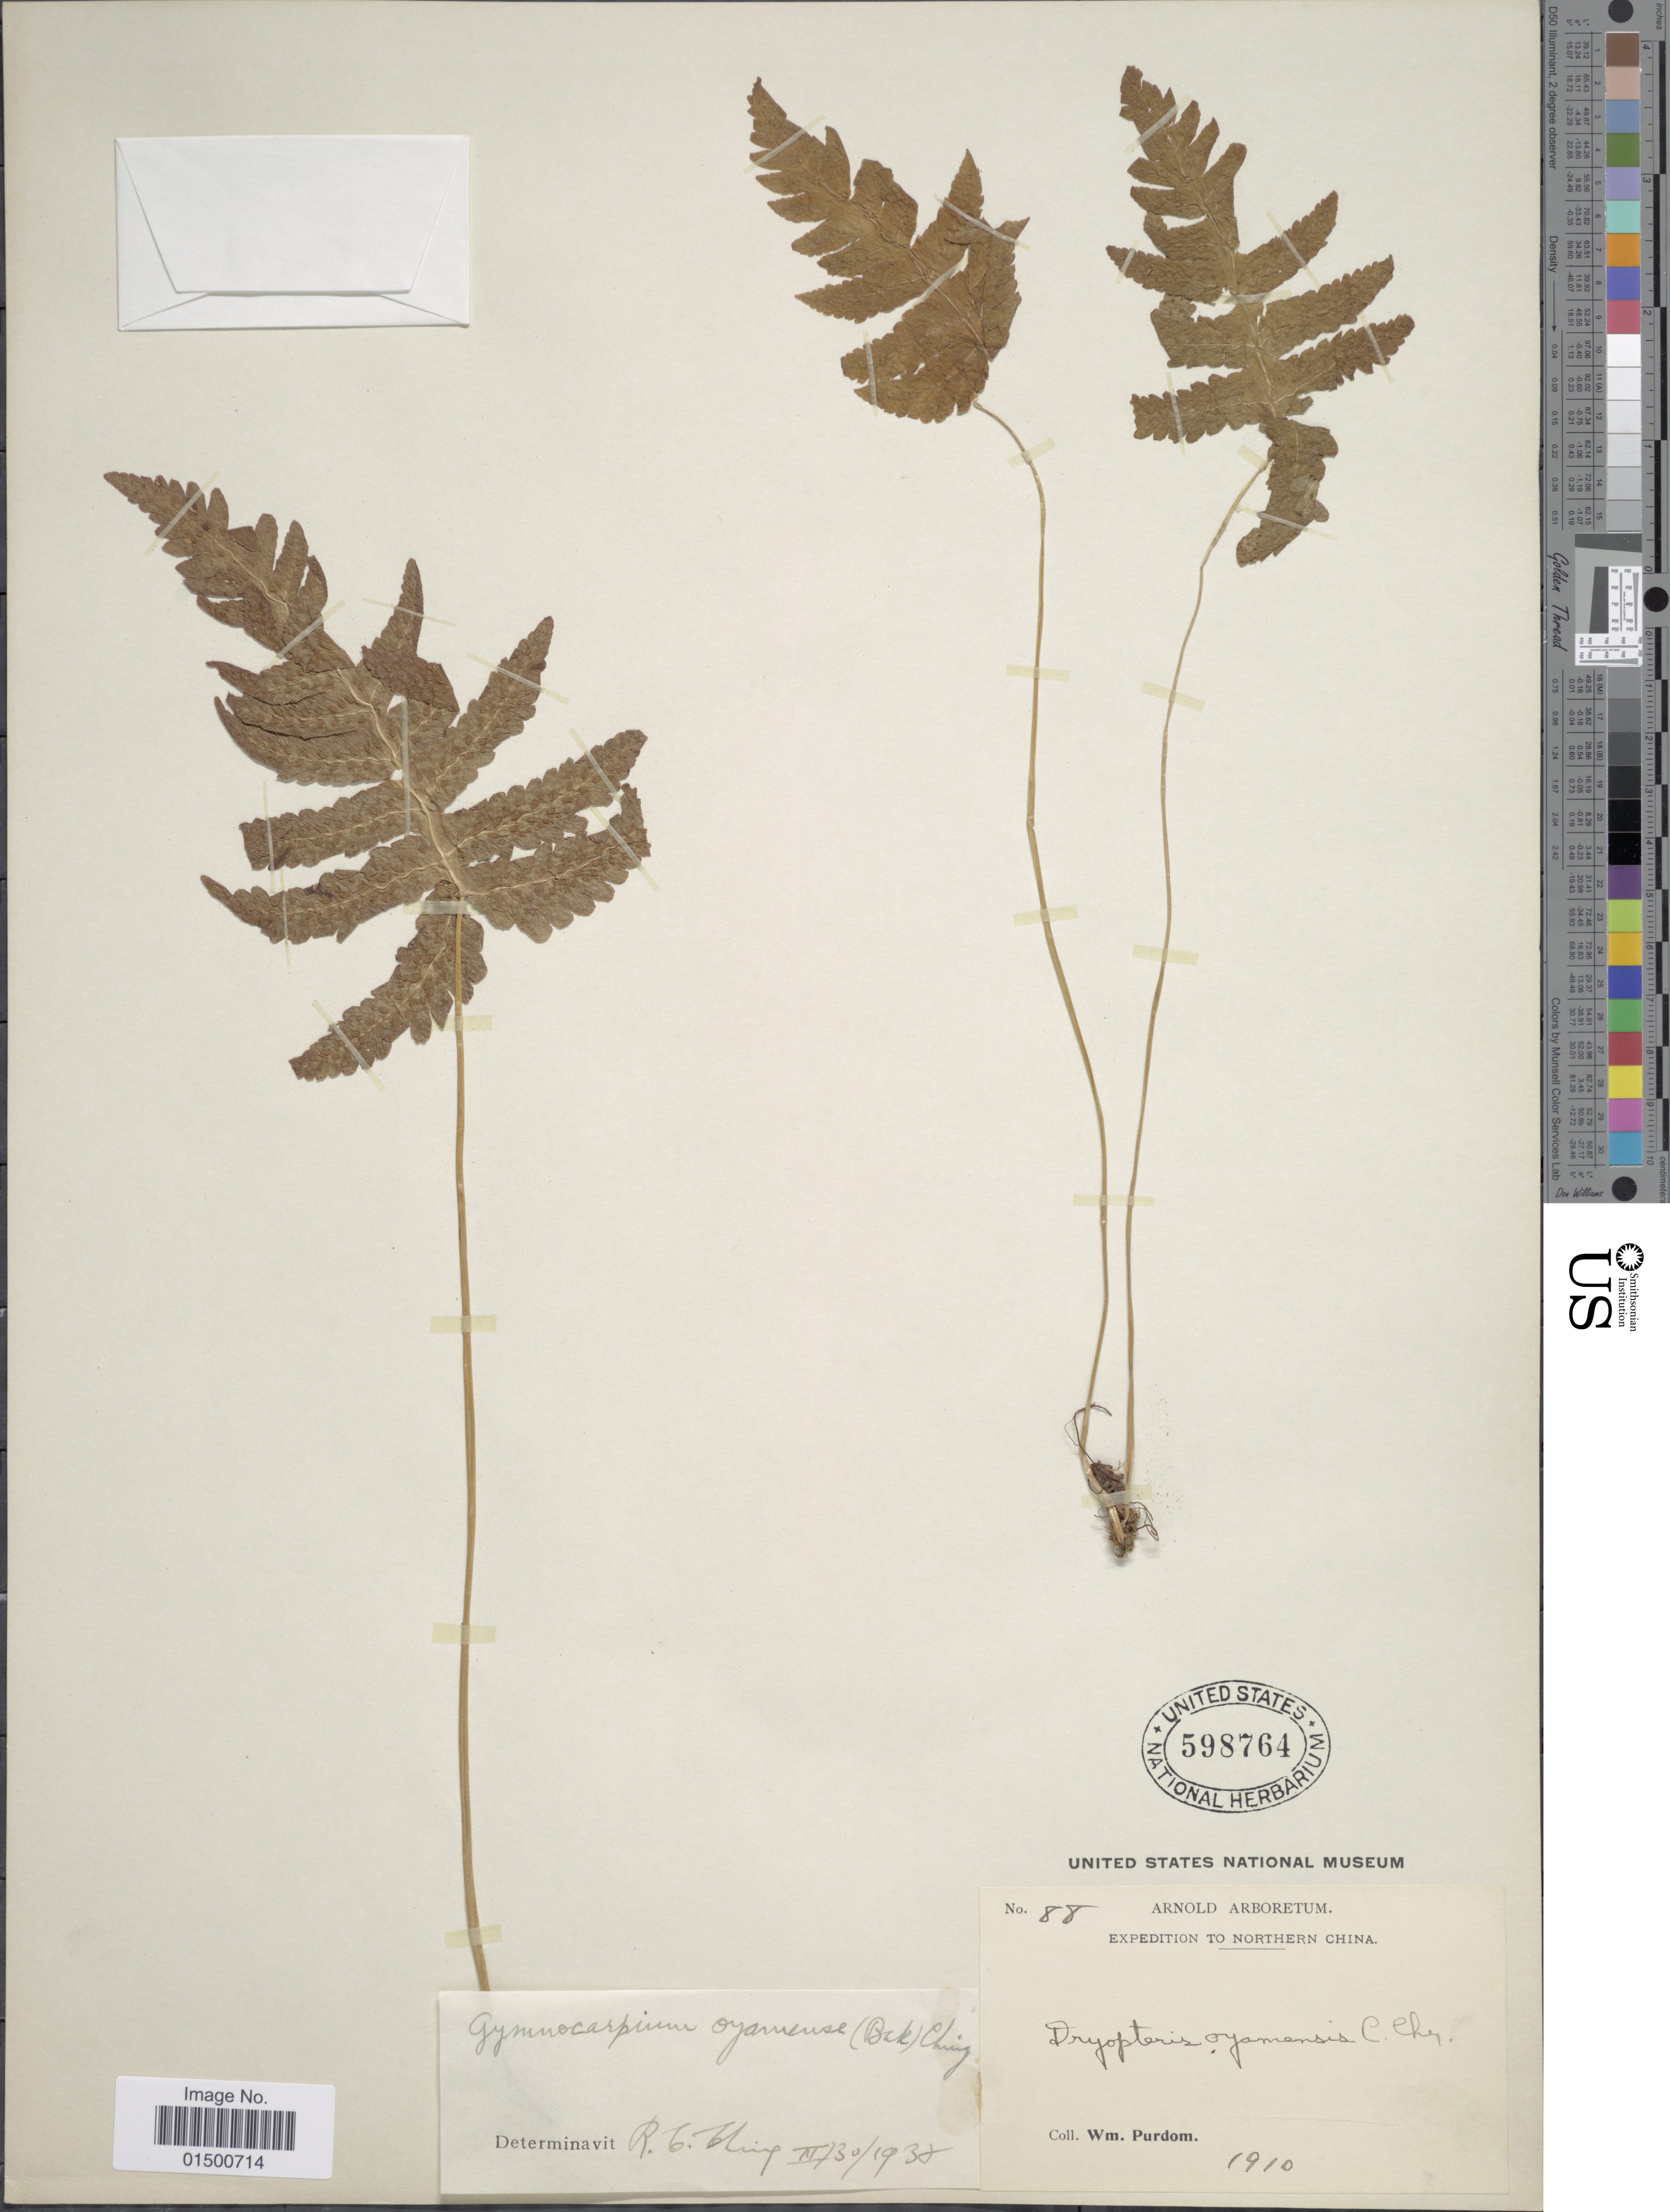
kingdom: Plantae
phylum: Tracheophyta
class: Polypodiopsida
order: Polypodiales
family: Cystopteridaceae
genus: Gymnocarpium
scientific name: Gymnocarpium oyamense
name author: (Baker) Ching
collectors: W. Purdom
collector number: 88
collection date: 1910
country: China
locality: Northern China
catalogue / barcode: US 598764